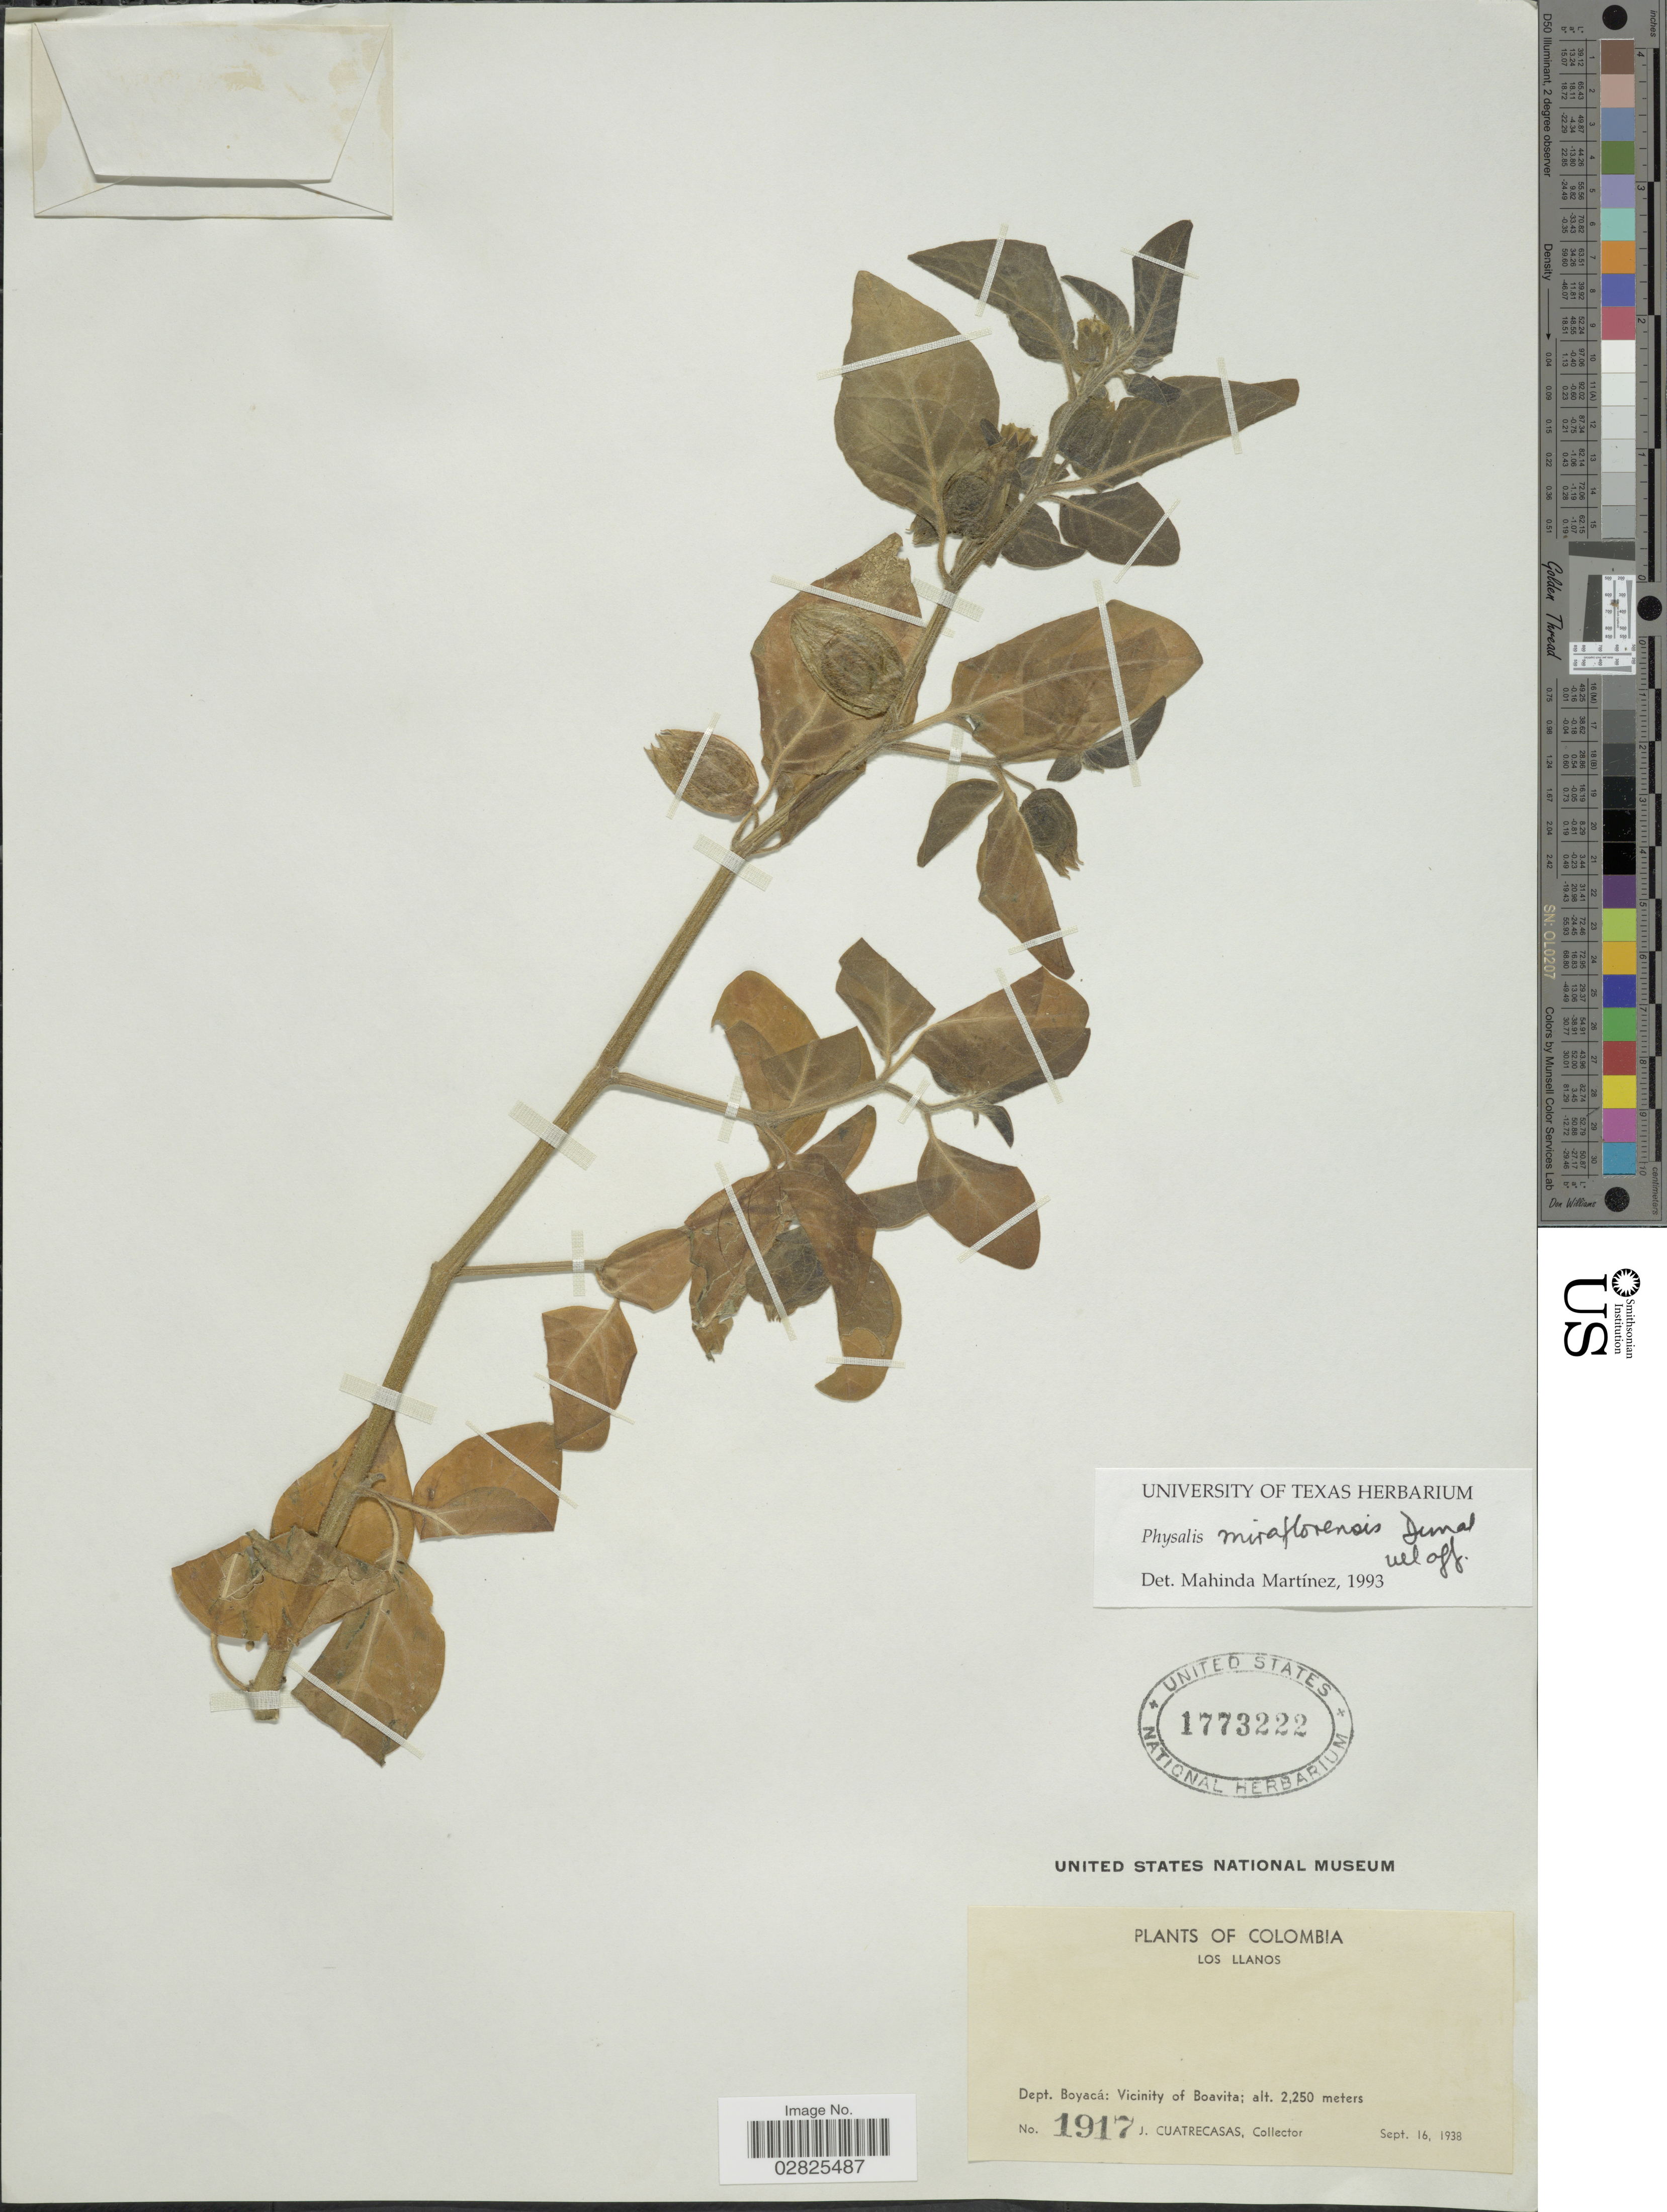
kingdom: Plantae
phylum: Tracheophyta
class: Magnoliopsida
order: Solanales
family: Solanaceae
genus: Physalis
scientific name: Physalis miraflorensis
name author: Dunal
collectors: J. Cuatrecasas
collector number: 1917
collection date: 1938-09-16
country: Colombia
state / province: Boyacá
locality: Los Llanos. Dept. Boyacá: Vicinity of Boavita.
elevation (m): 2250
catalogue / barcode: US 1773222